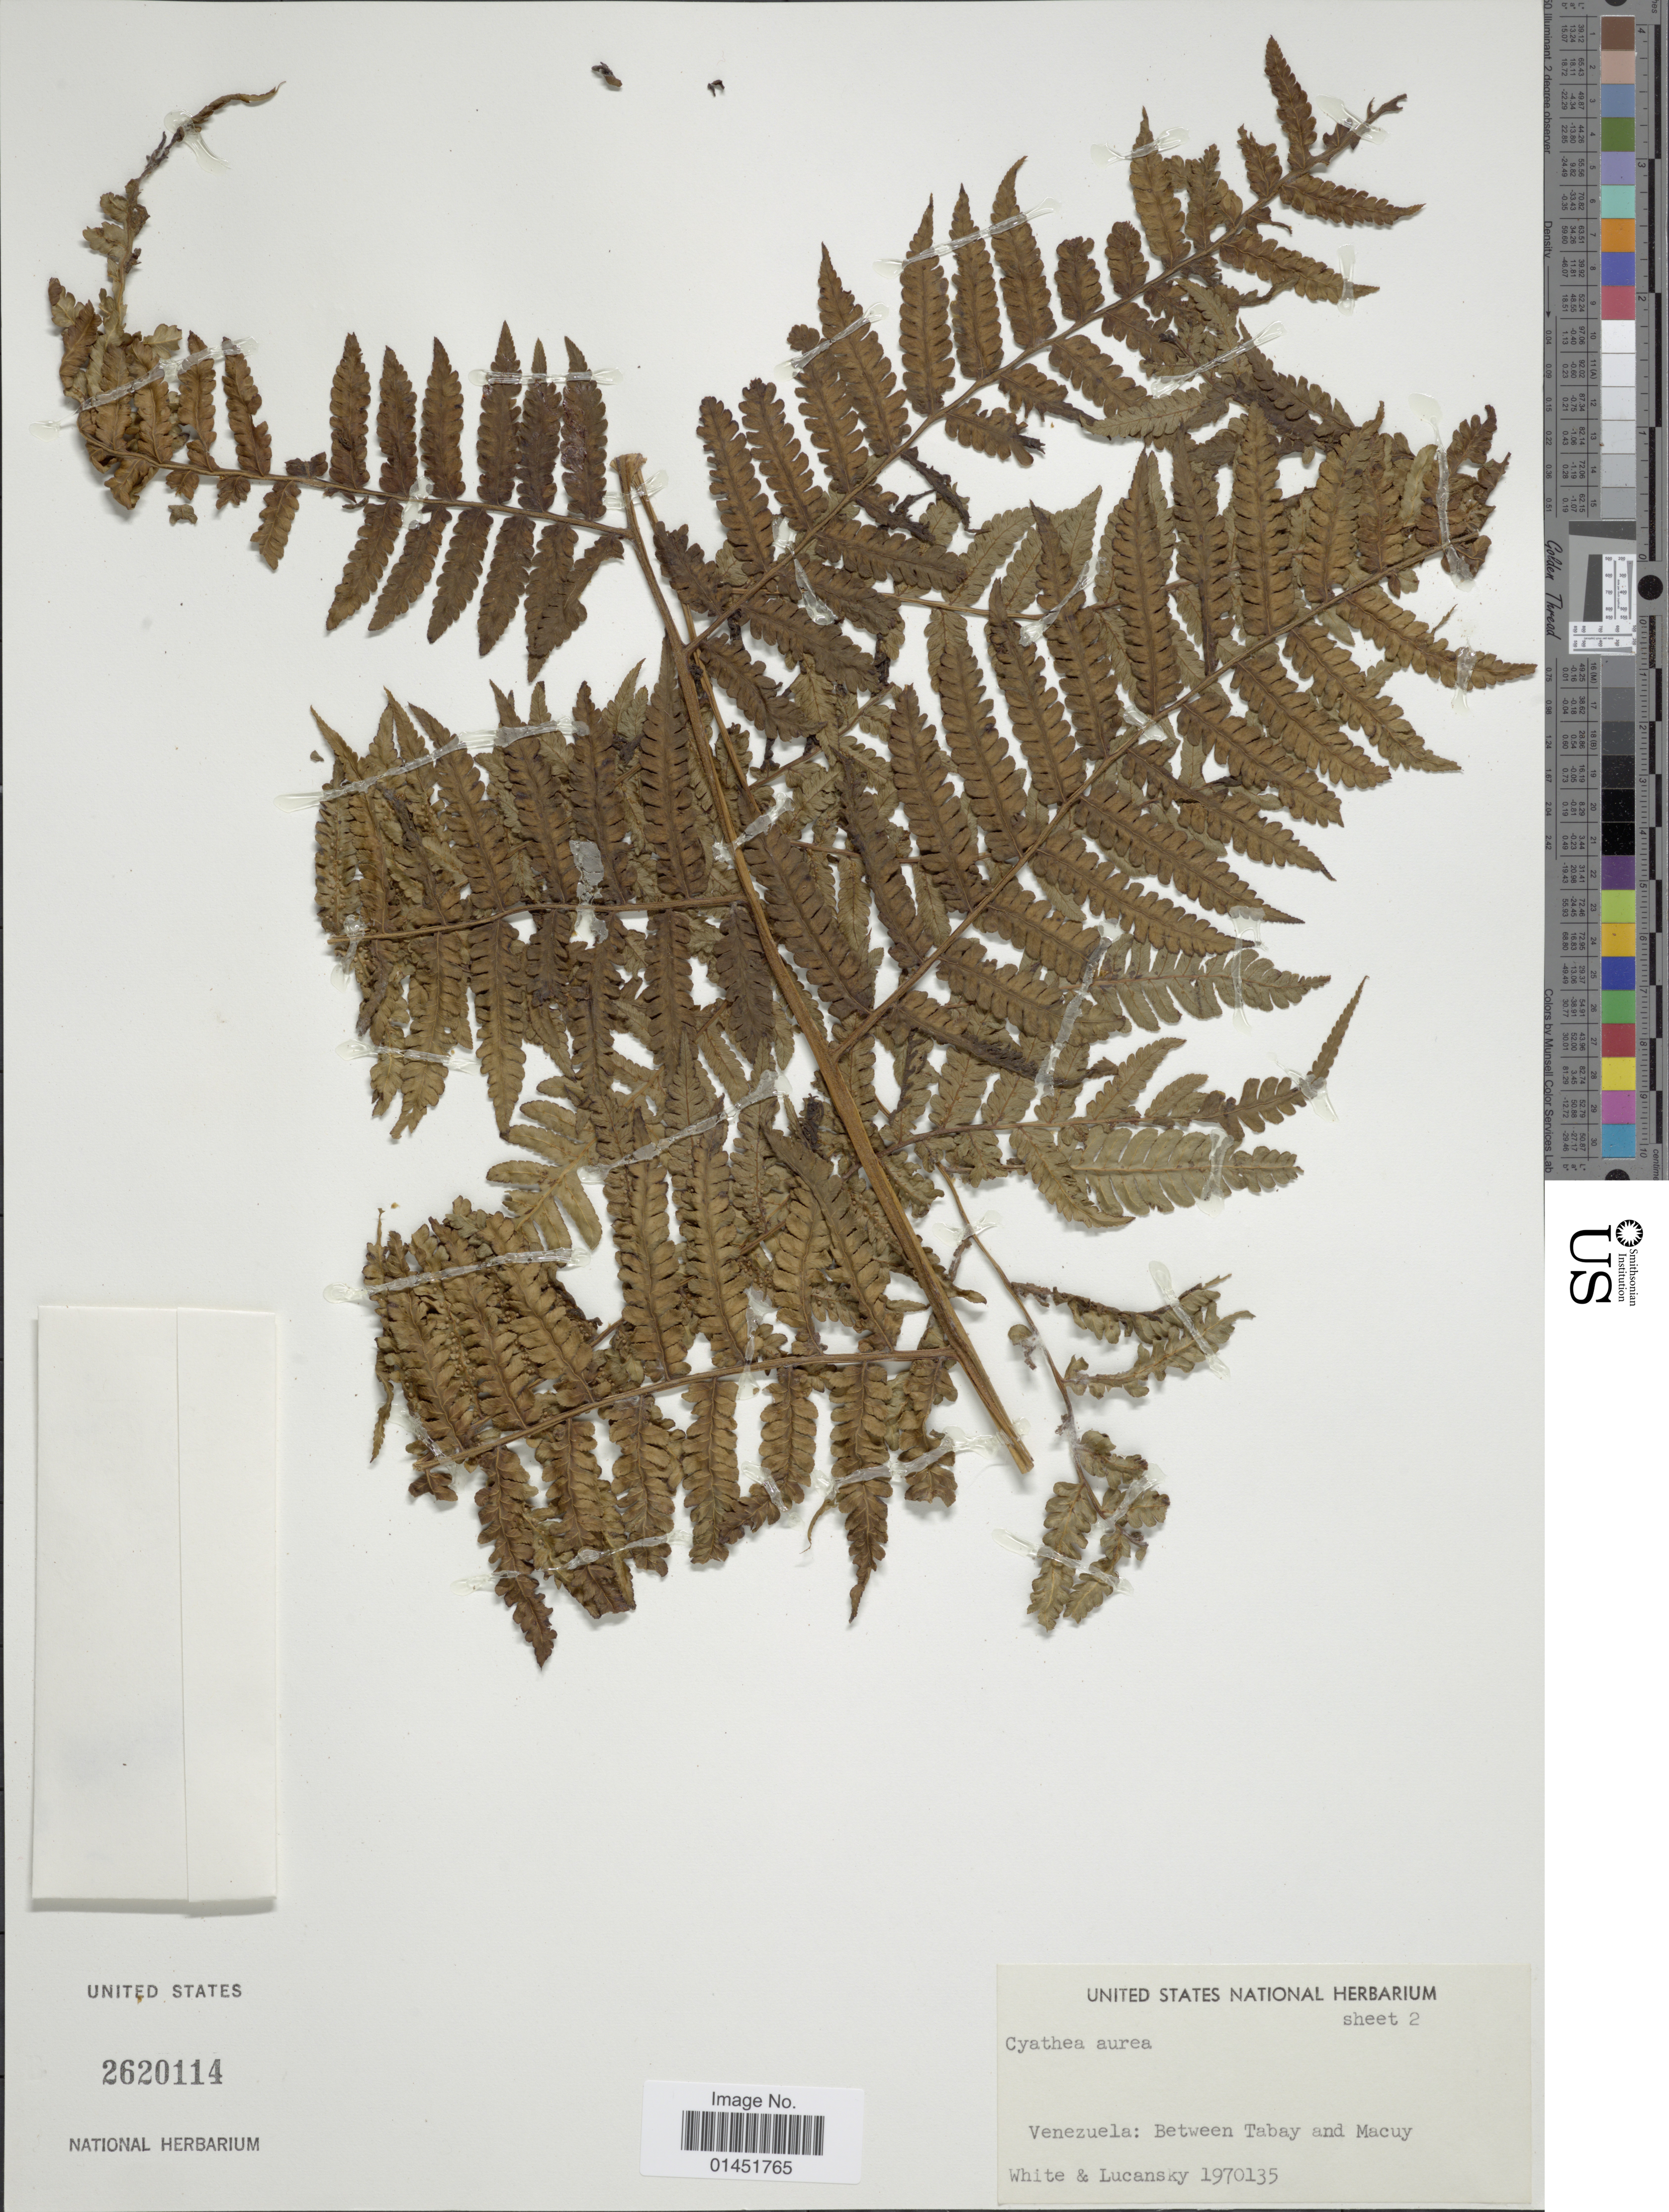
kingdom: Plantae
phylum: Tracheophyta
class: Polypodiopsida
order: Cyatheales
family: Cyatheaceae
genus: Cyathea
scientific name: Cyathea fulva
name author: (M. Martens & Galeotti) Fée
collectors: O. E. White & Lucansky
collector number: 1970135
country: Venezuela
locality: Between Tabay and Macuy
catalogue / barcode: US 2620114